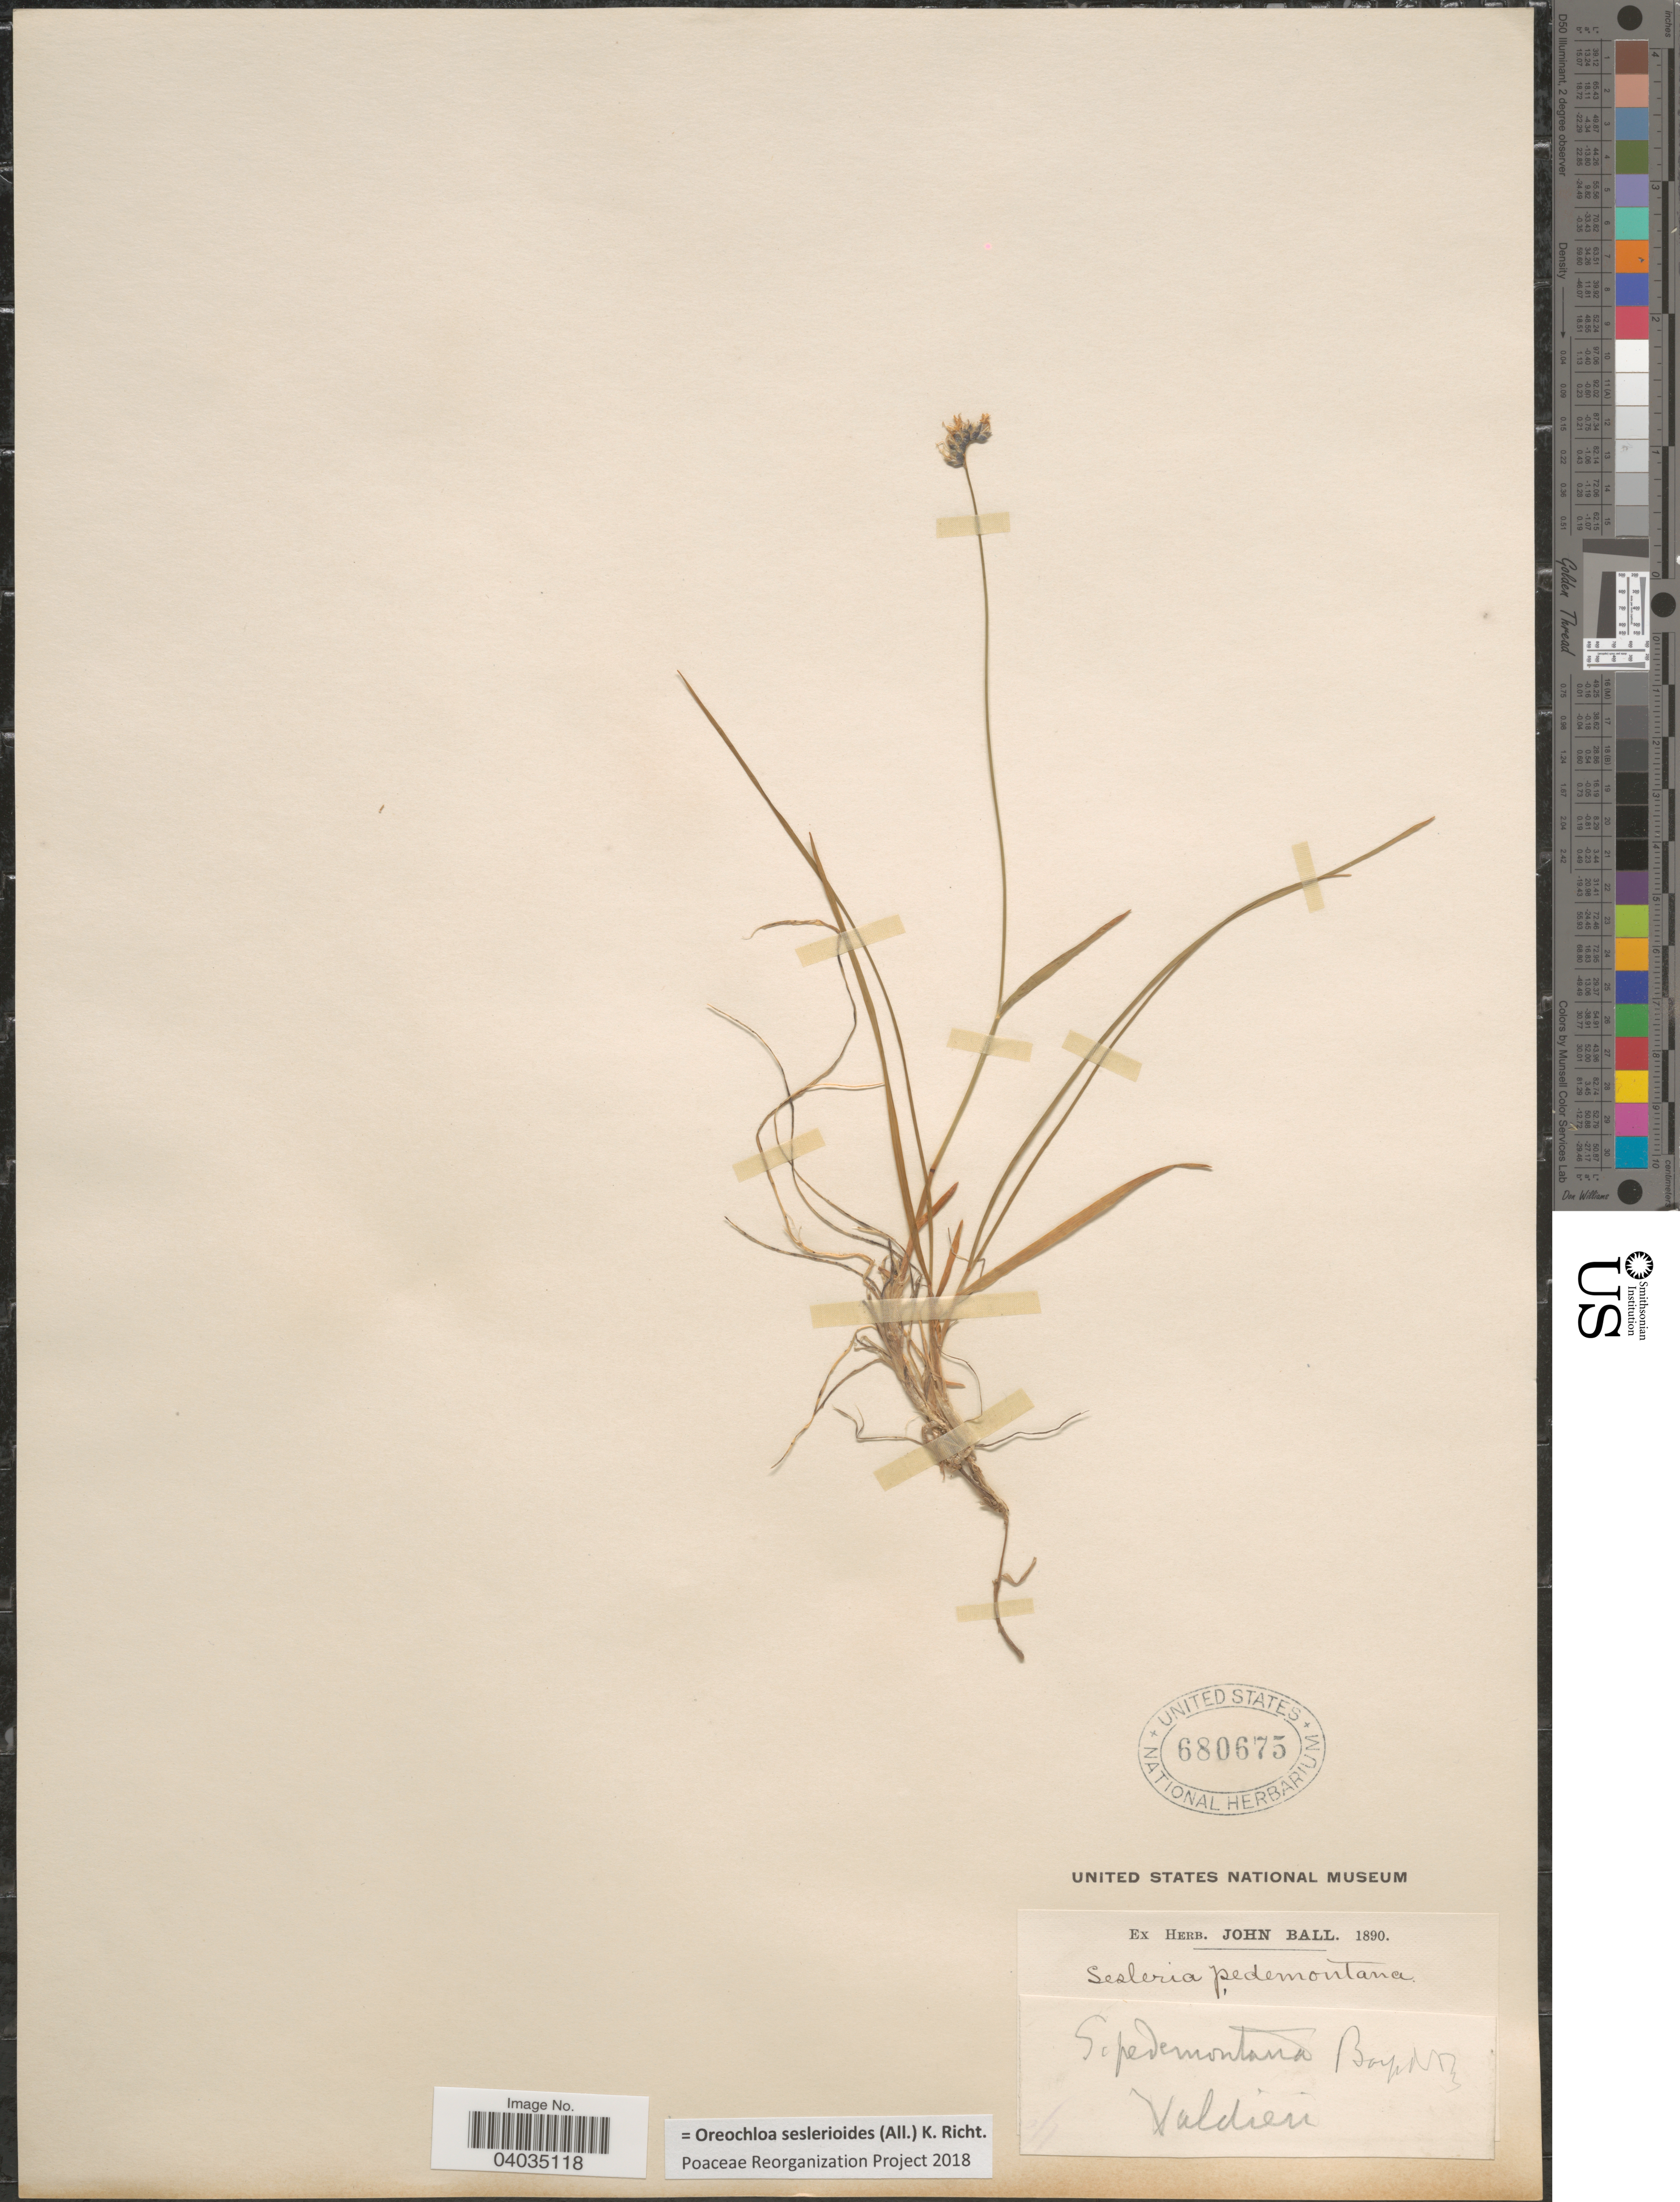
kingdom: Plantae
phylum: Tracheophyta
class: Liliopsida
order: Poales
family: Poaceae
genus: Oreochloa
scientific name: Oreochloa seslerioides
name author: (All.) K. Richt.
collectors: ex herb. John Ball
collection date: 1890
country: Italy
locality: Valdieri.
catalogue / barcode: US 680675